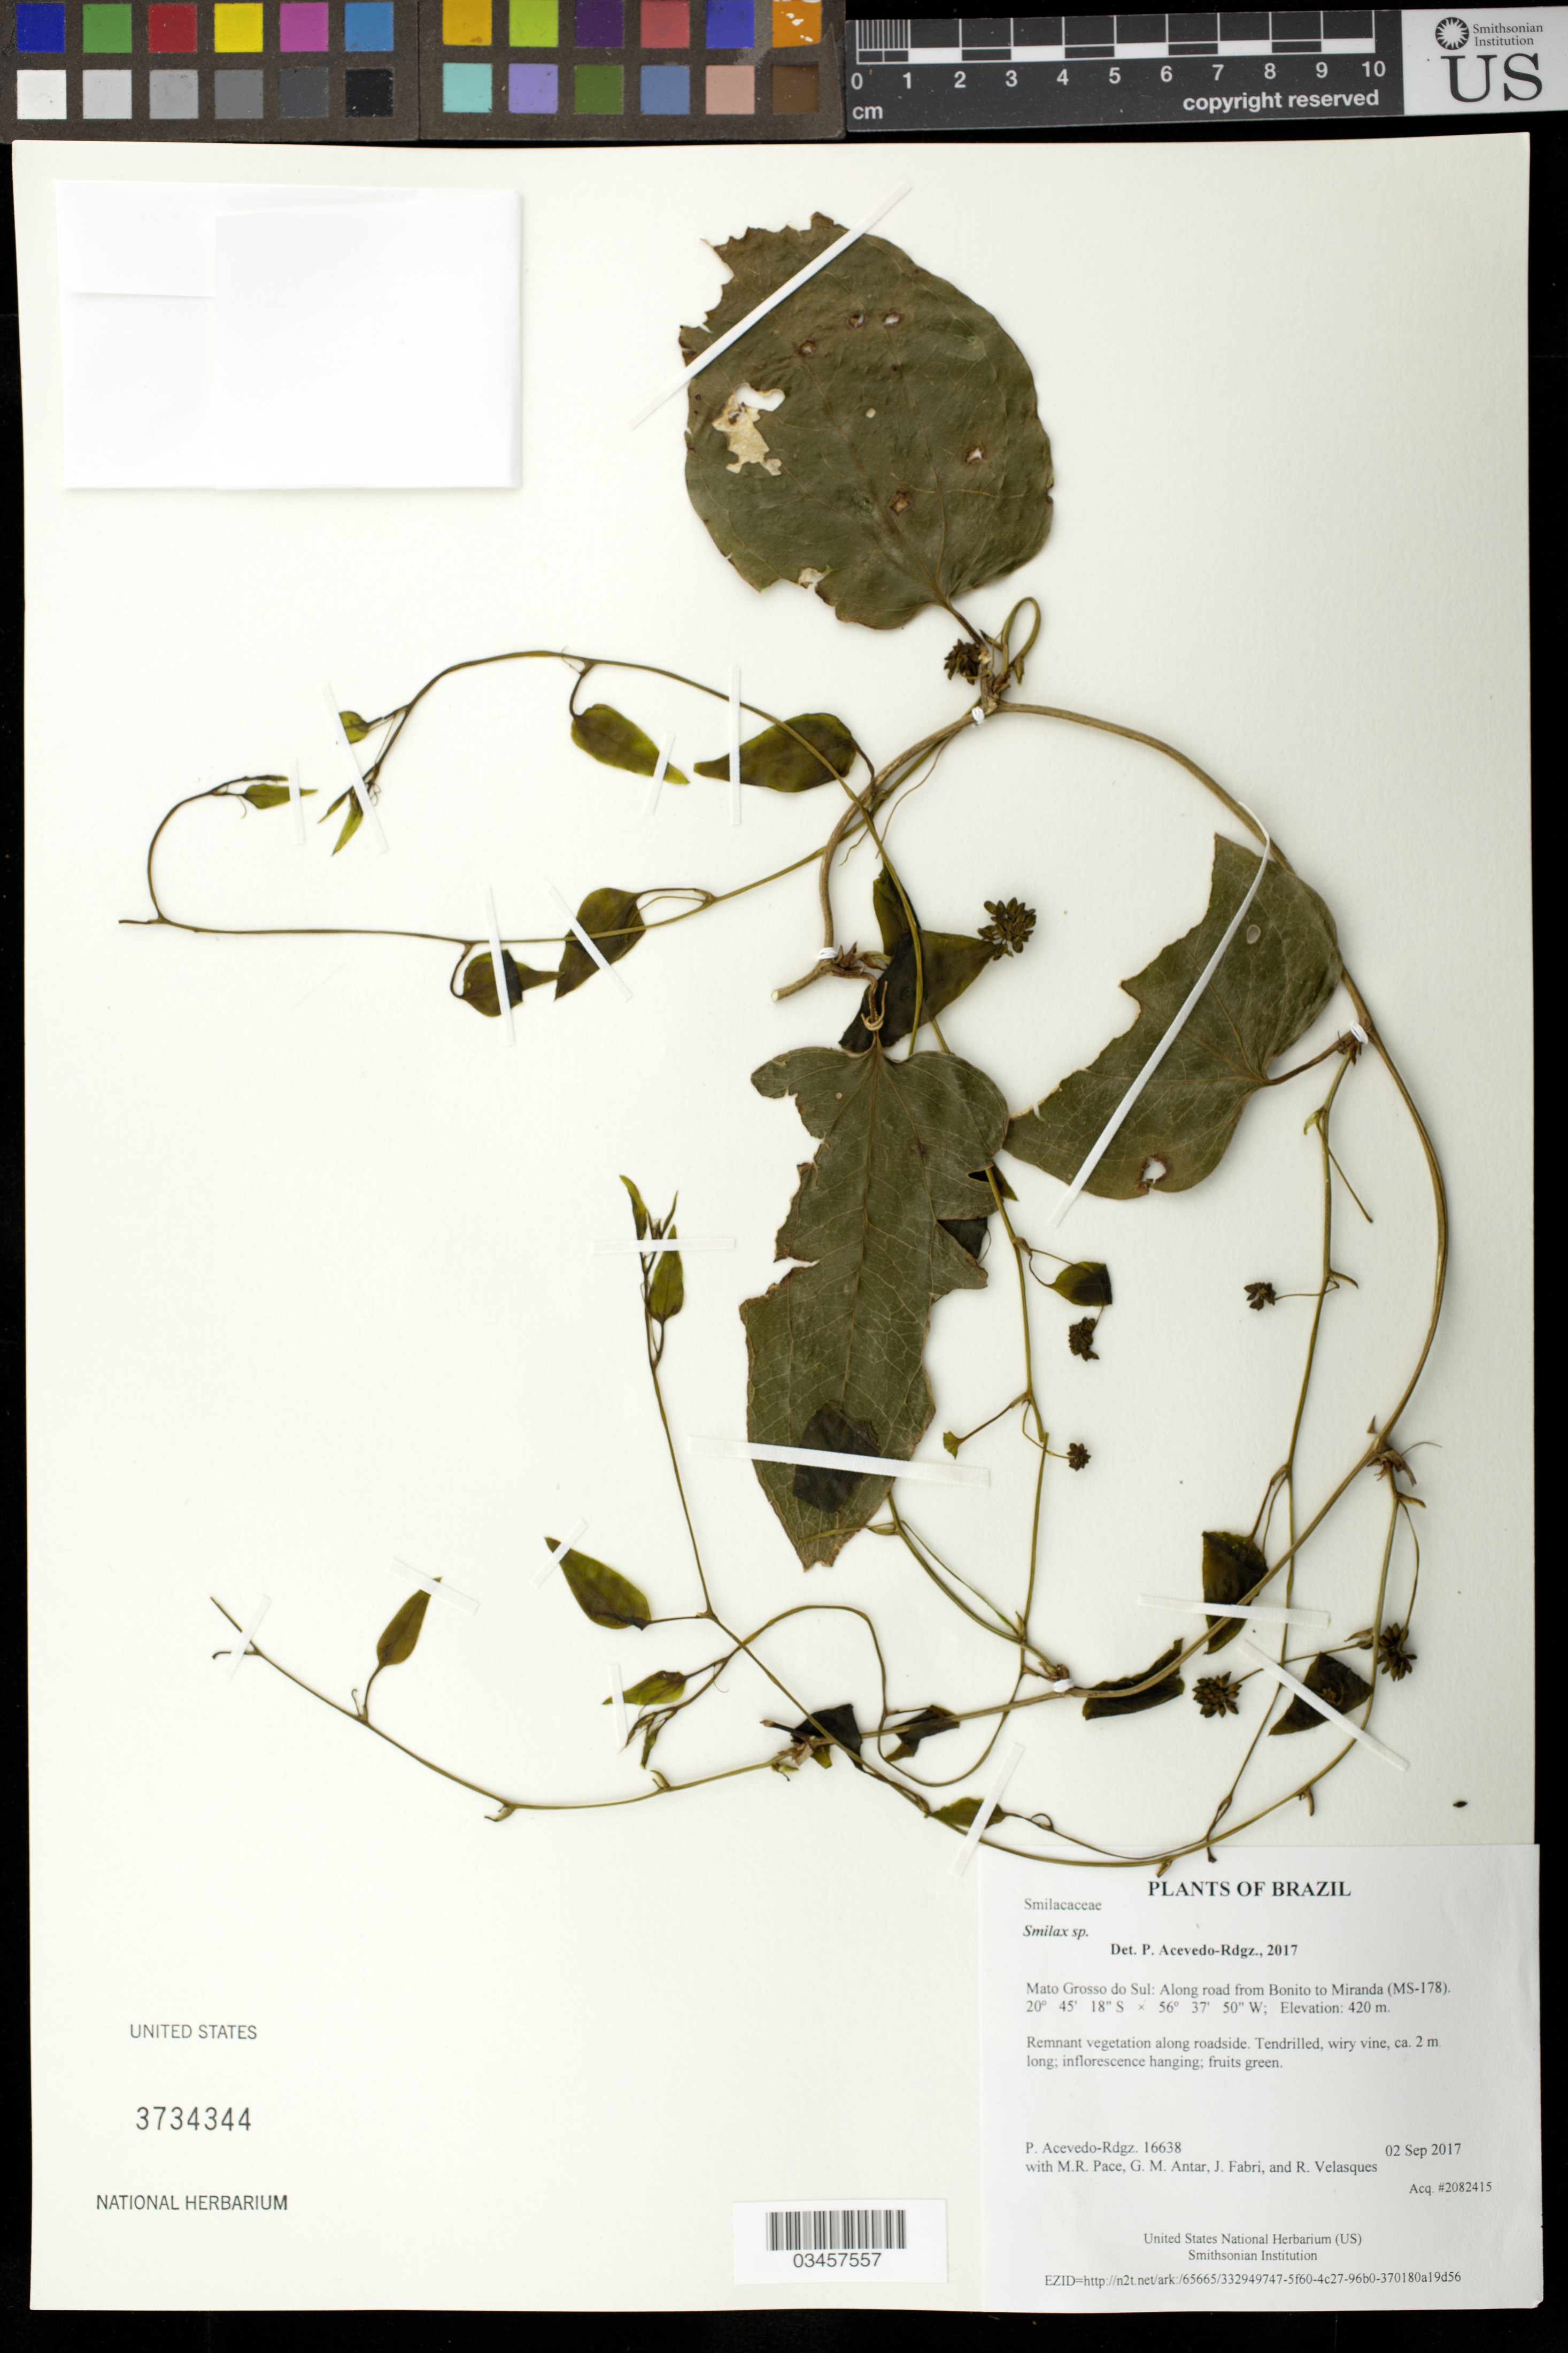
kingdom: Plantae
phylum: Tracheophyta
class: Liliopsida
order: Liliales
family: Smilacaceae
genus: Smilax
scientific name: Smilax sp.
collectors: P. Acevedo-Rodr., M. R. Pace, G. M. Antar, J. Fabri & R. Velasques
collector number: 16638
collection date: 2017-09-02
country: Brazil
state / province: Mato Grosso do Sul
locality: Along road from Bonito to Miranda (MS-178)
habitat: Remnant vegetation along roadside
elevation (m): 420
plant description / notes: US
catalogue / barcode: US 3734344